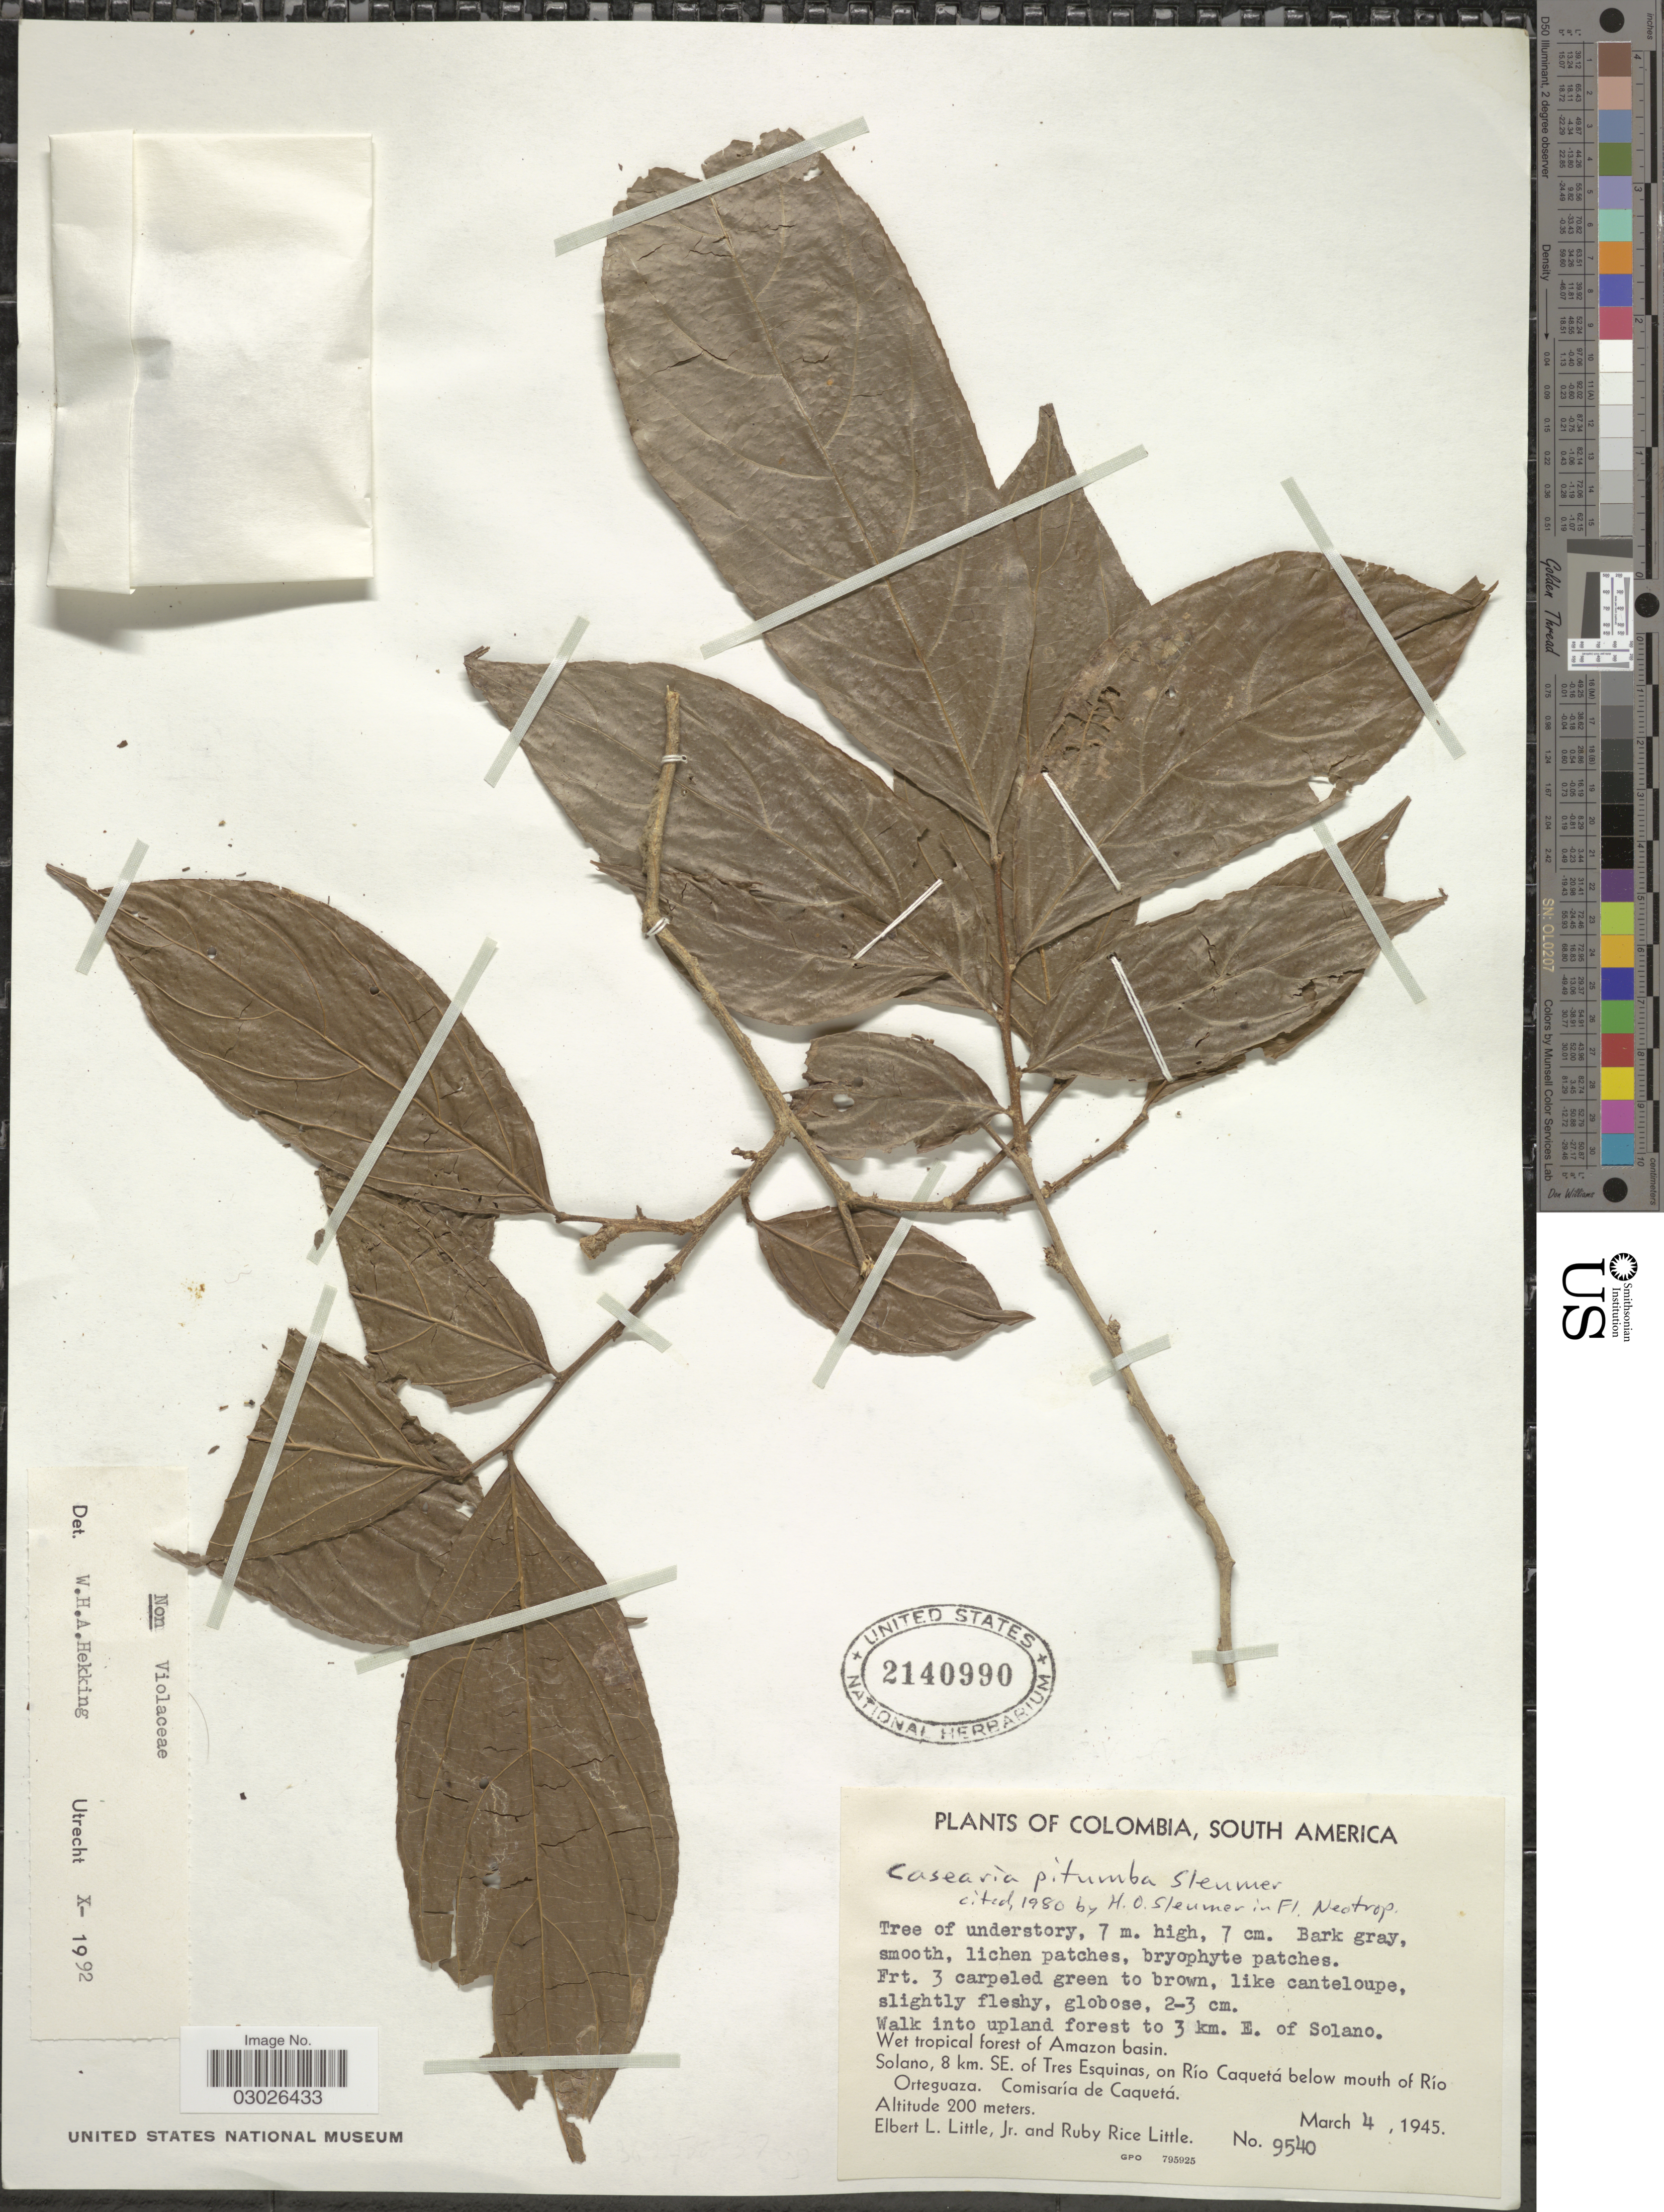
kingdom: Plantae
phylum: Tracheophyta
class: Magnoliopsida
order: Malpighiales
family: Salicaceae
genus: Casearia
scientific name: Casearia pitumba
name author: Sleumer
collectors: E. L. Little & R. R. Little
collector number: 9540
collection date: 1945-03-04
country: Colombia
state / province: Caquetá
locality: Walk into upland forest to 3 km. E. of Solano. Wet tropical forest of Amazon basin. Solano, 8 km. SE. of Tres Esquinas, on Río Caquetá below mouth of Río Orteguaza. Comisaría de Caquetá.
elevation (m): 200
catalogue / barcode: US 2140990